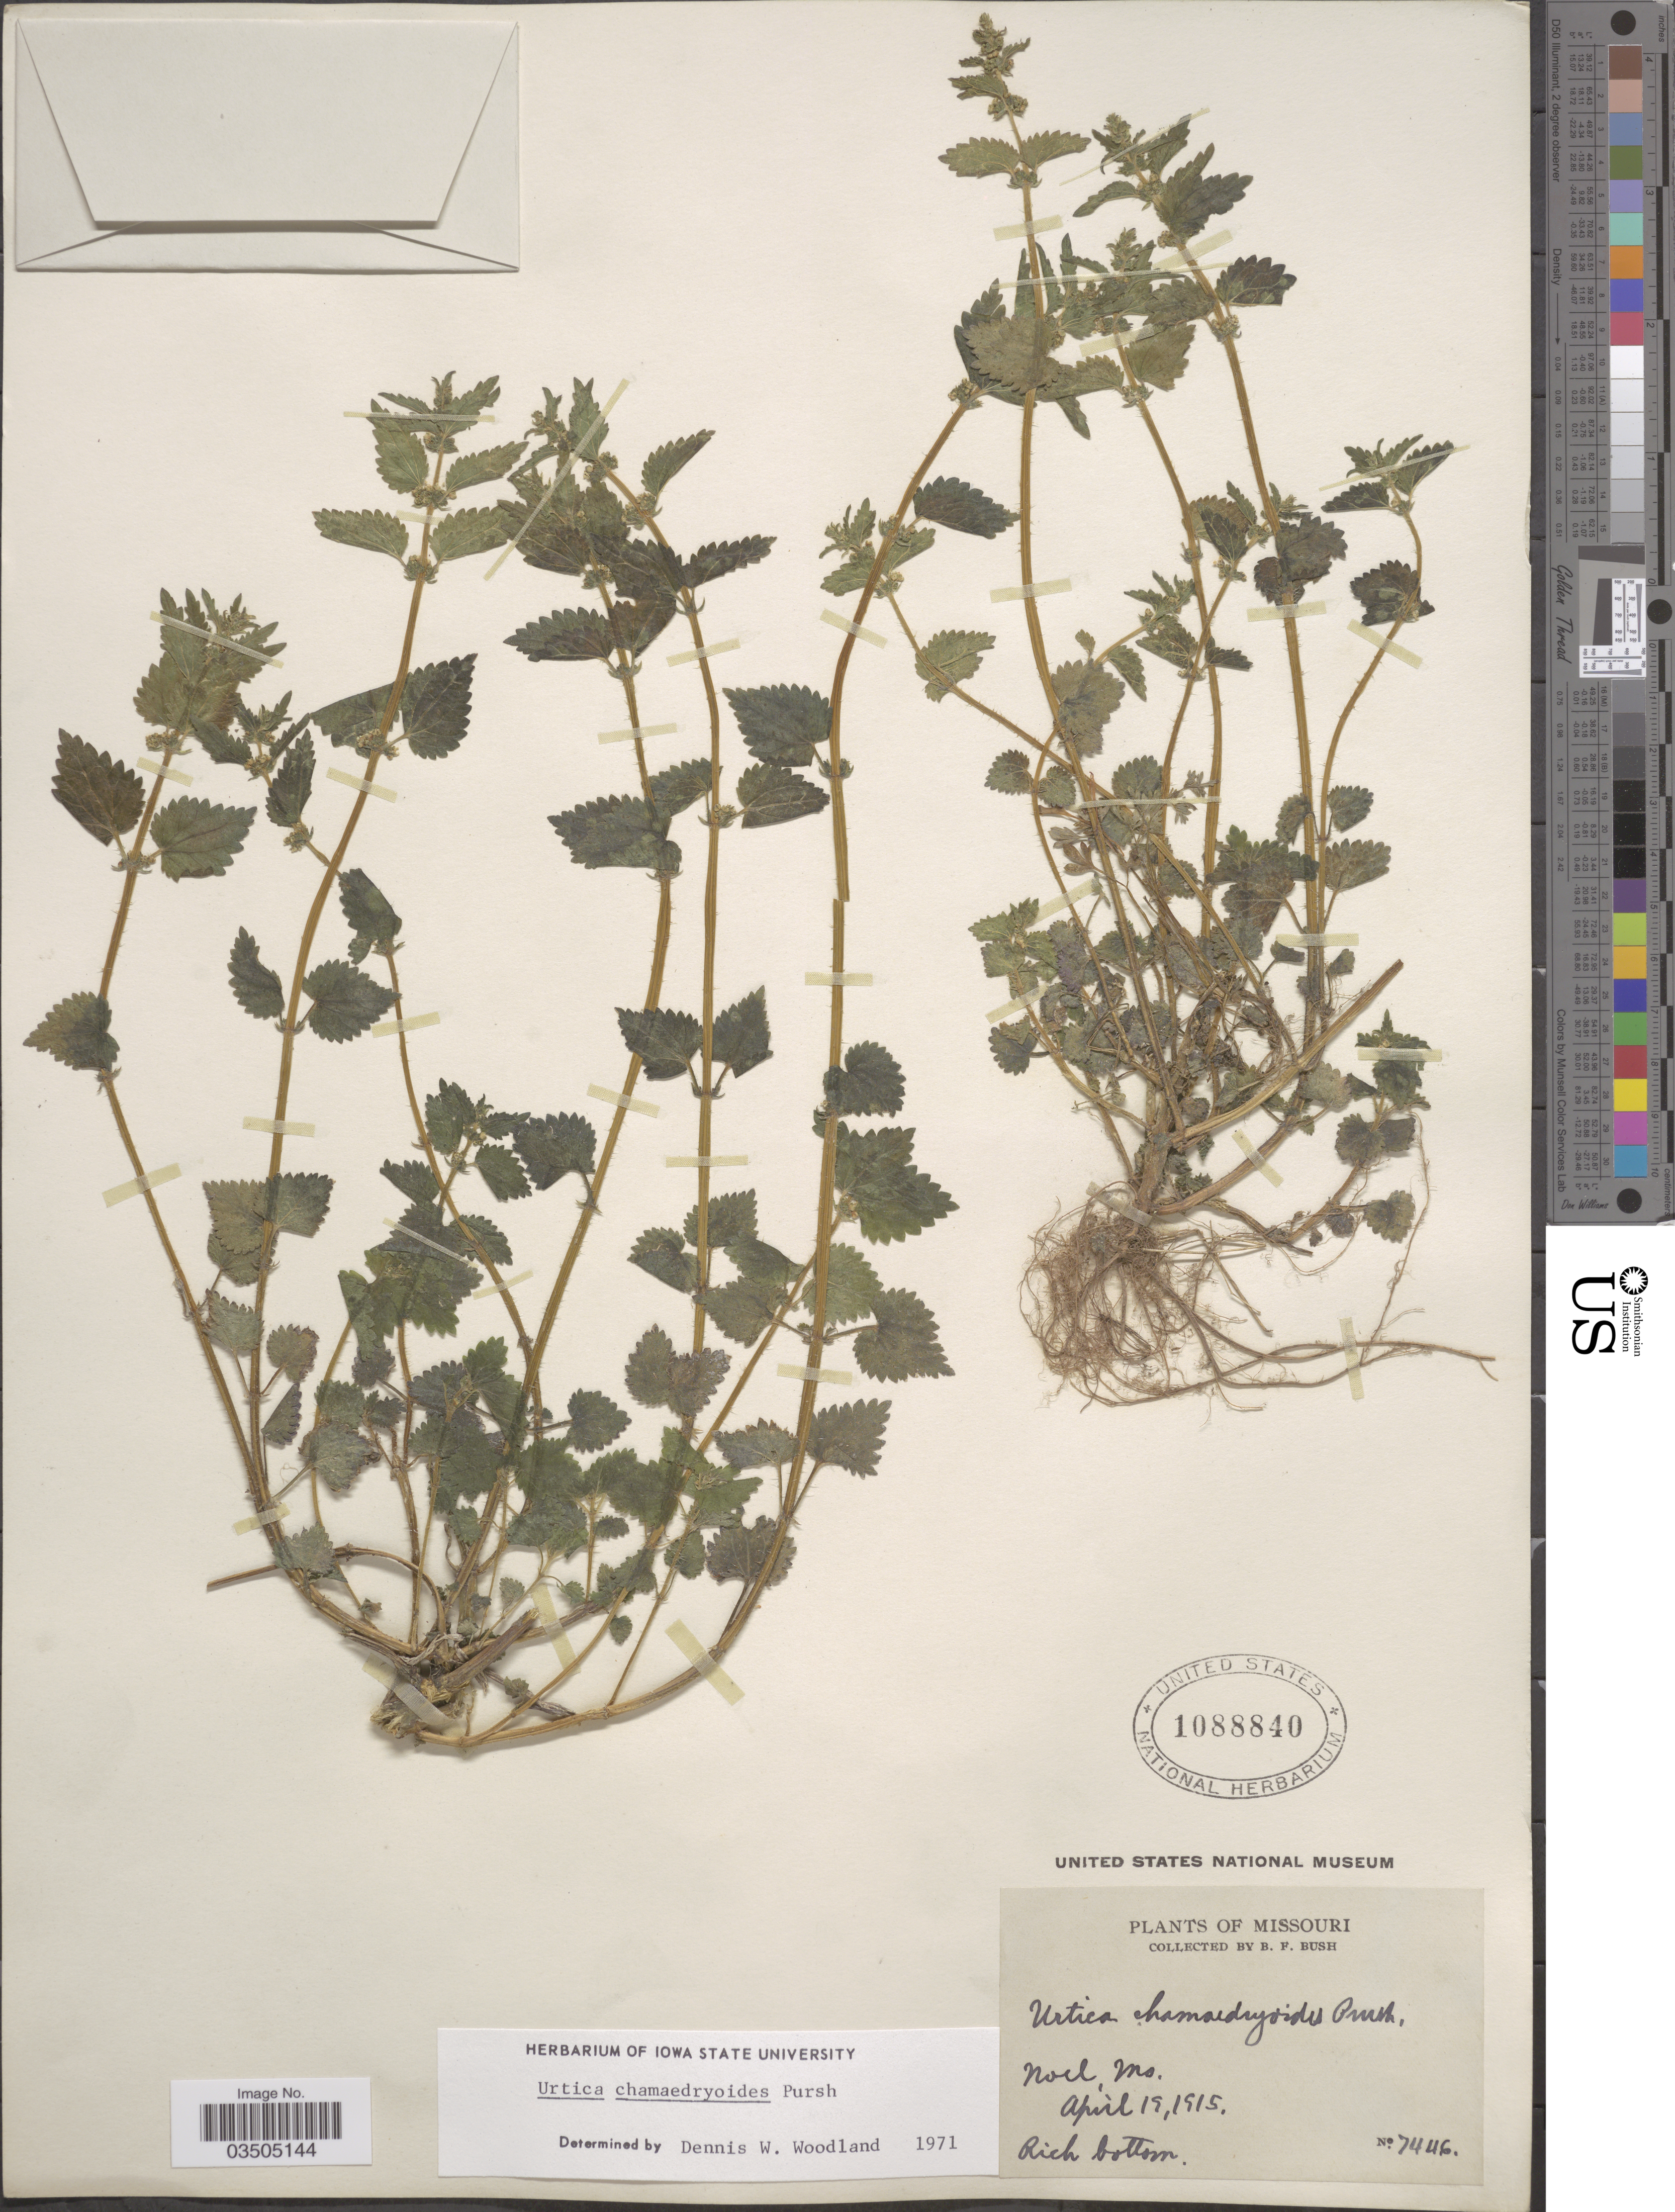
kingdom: Plantae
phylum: Tracheophyta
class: Magnoliopsida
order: Rosales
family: Urticaceae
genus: Urtica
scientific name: Urtica chamaedryoides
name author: Pursh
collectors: B. F. Bush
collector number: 7446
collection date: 1915-04-19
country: United States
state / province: Missouri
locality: Noel.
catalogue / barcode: US 1088840